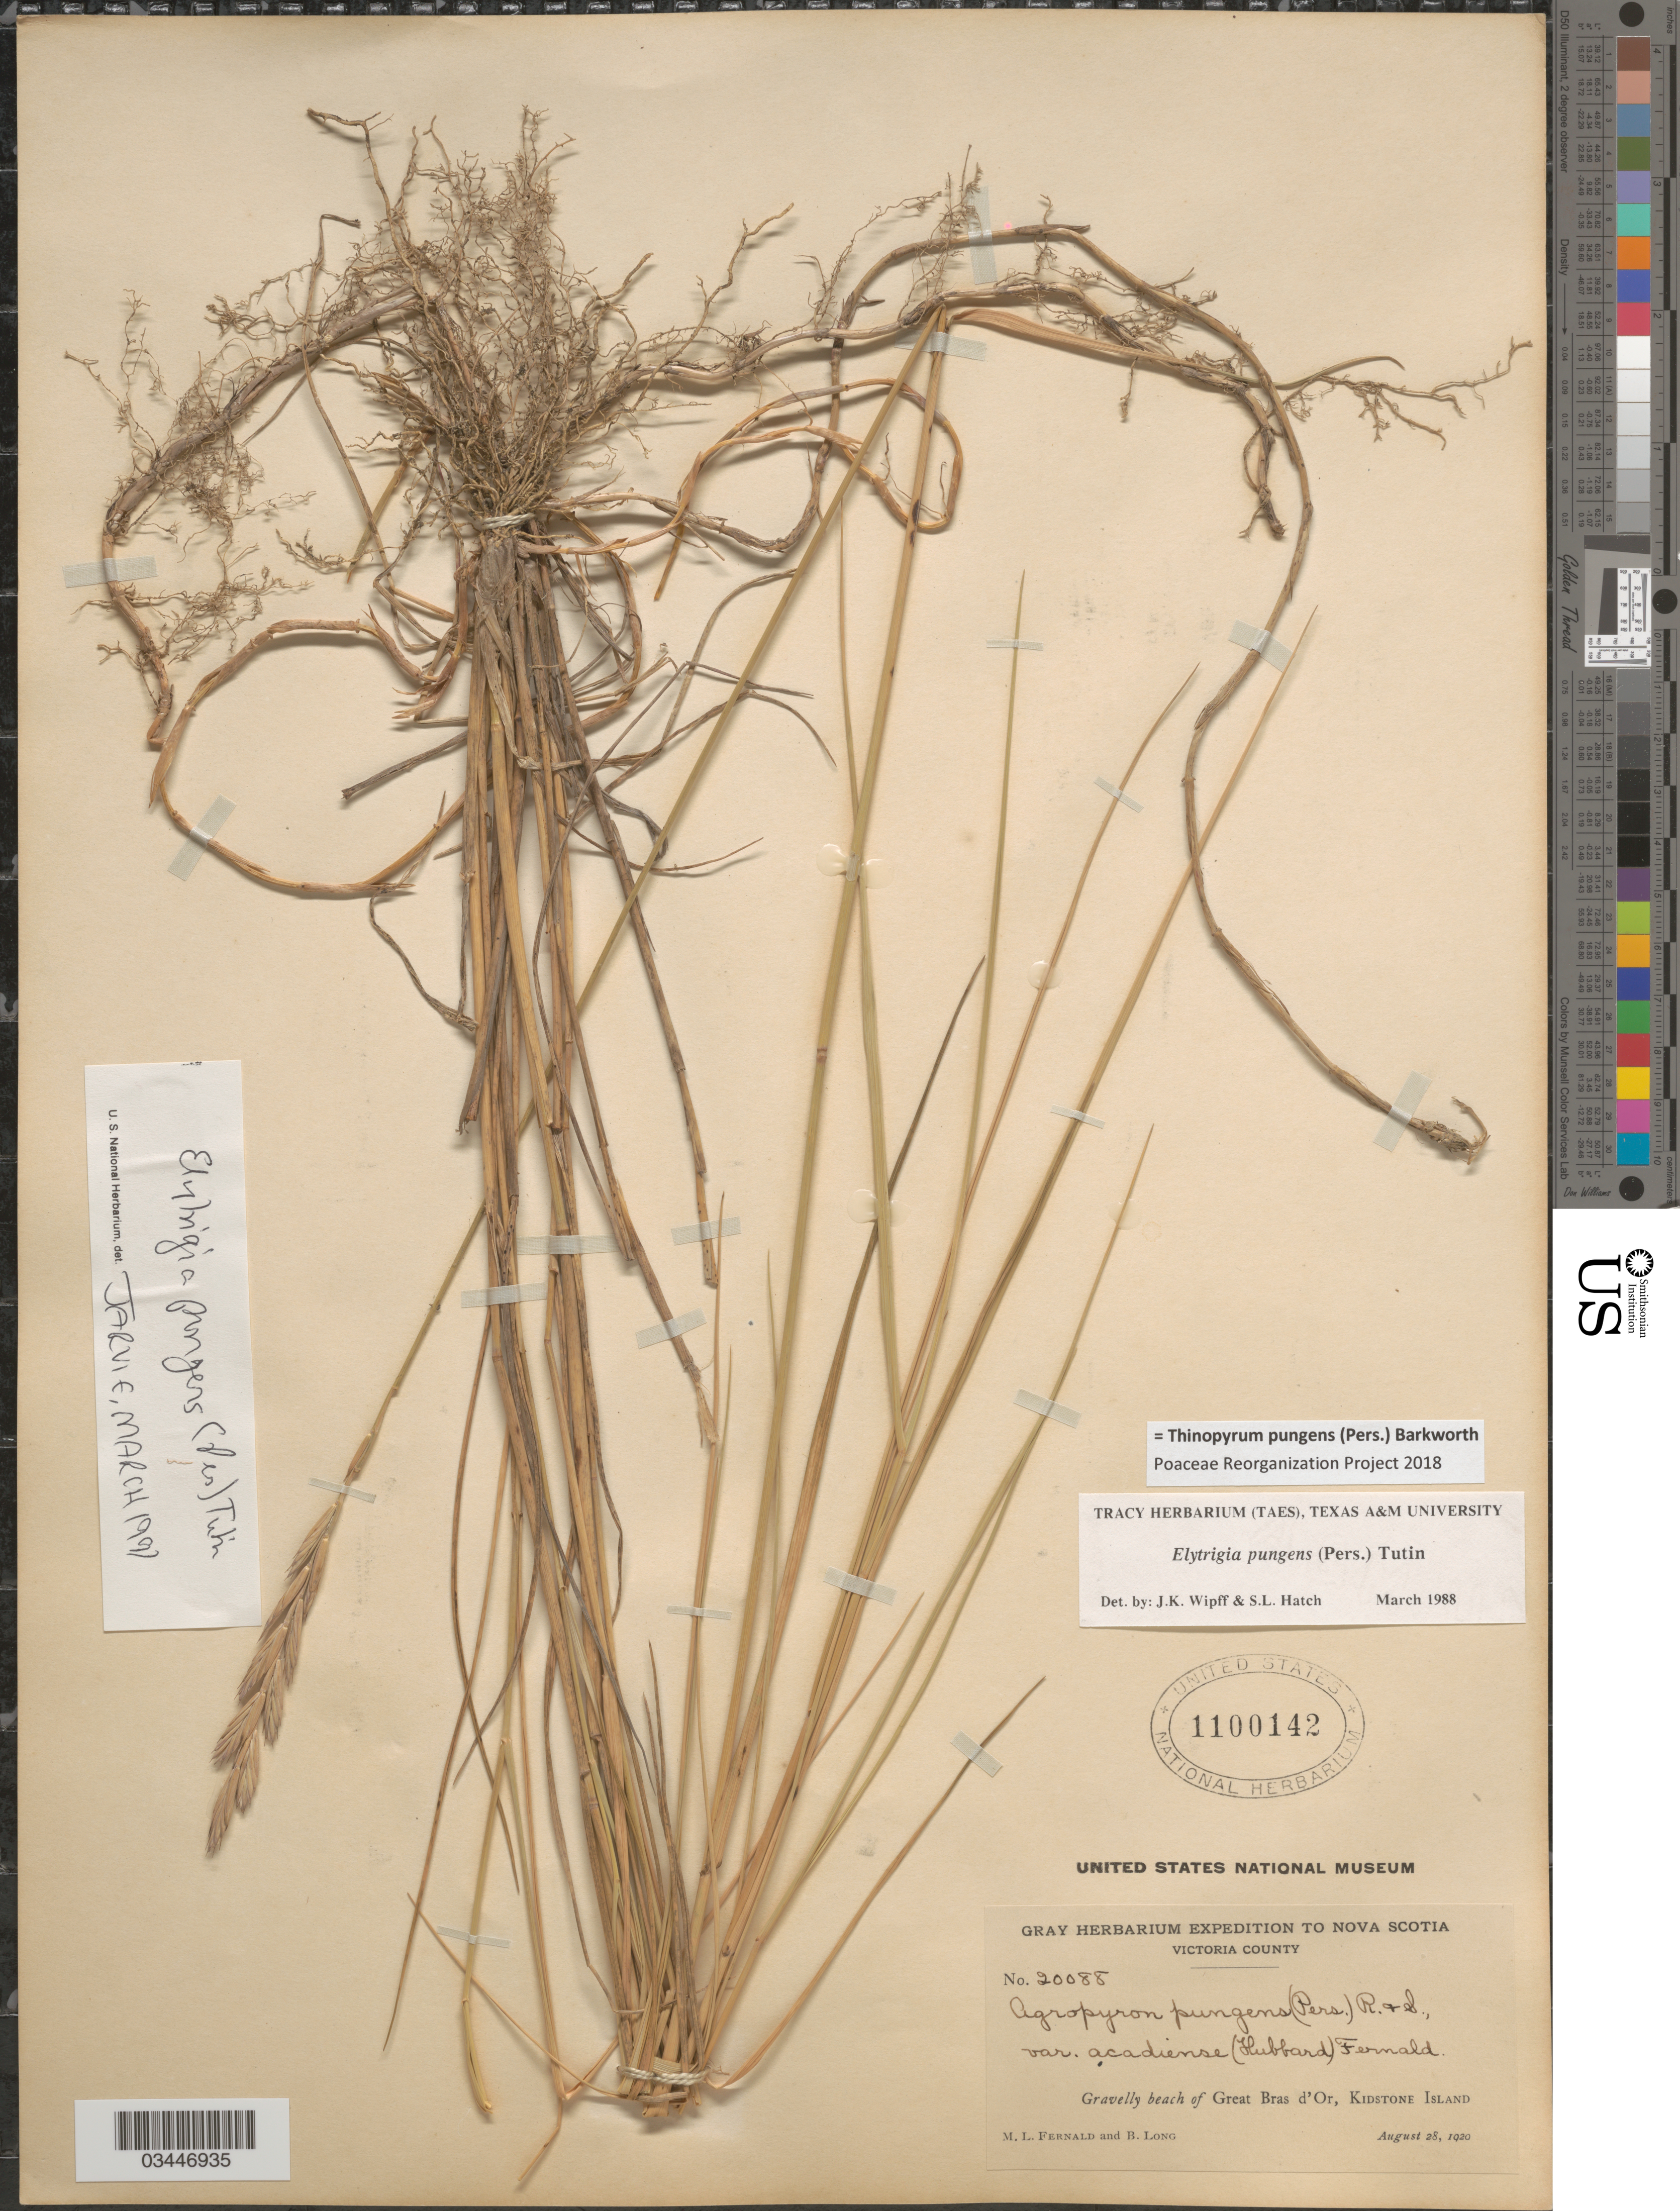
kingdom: Plantae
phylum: Tracheophyta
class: Liliopsida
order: Poales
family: Poaceae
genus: Thinopyrum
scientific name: Thinopyrum pungens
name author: (Pers.) Barkworth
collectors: M. L. Fernald & B. Long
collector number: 20088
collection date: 1920-08-28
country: Canada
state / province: Nova Scotia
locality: Gray Herbarium Expedition to Nova Scotia. Victoria County. Gravelly beach of Great Bras d' Or, Kidstone Island.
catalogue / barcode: US 1100142